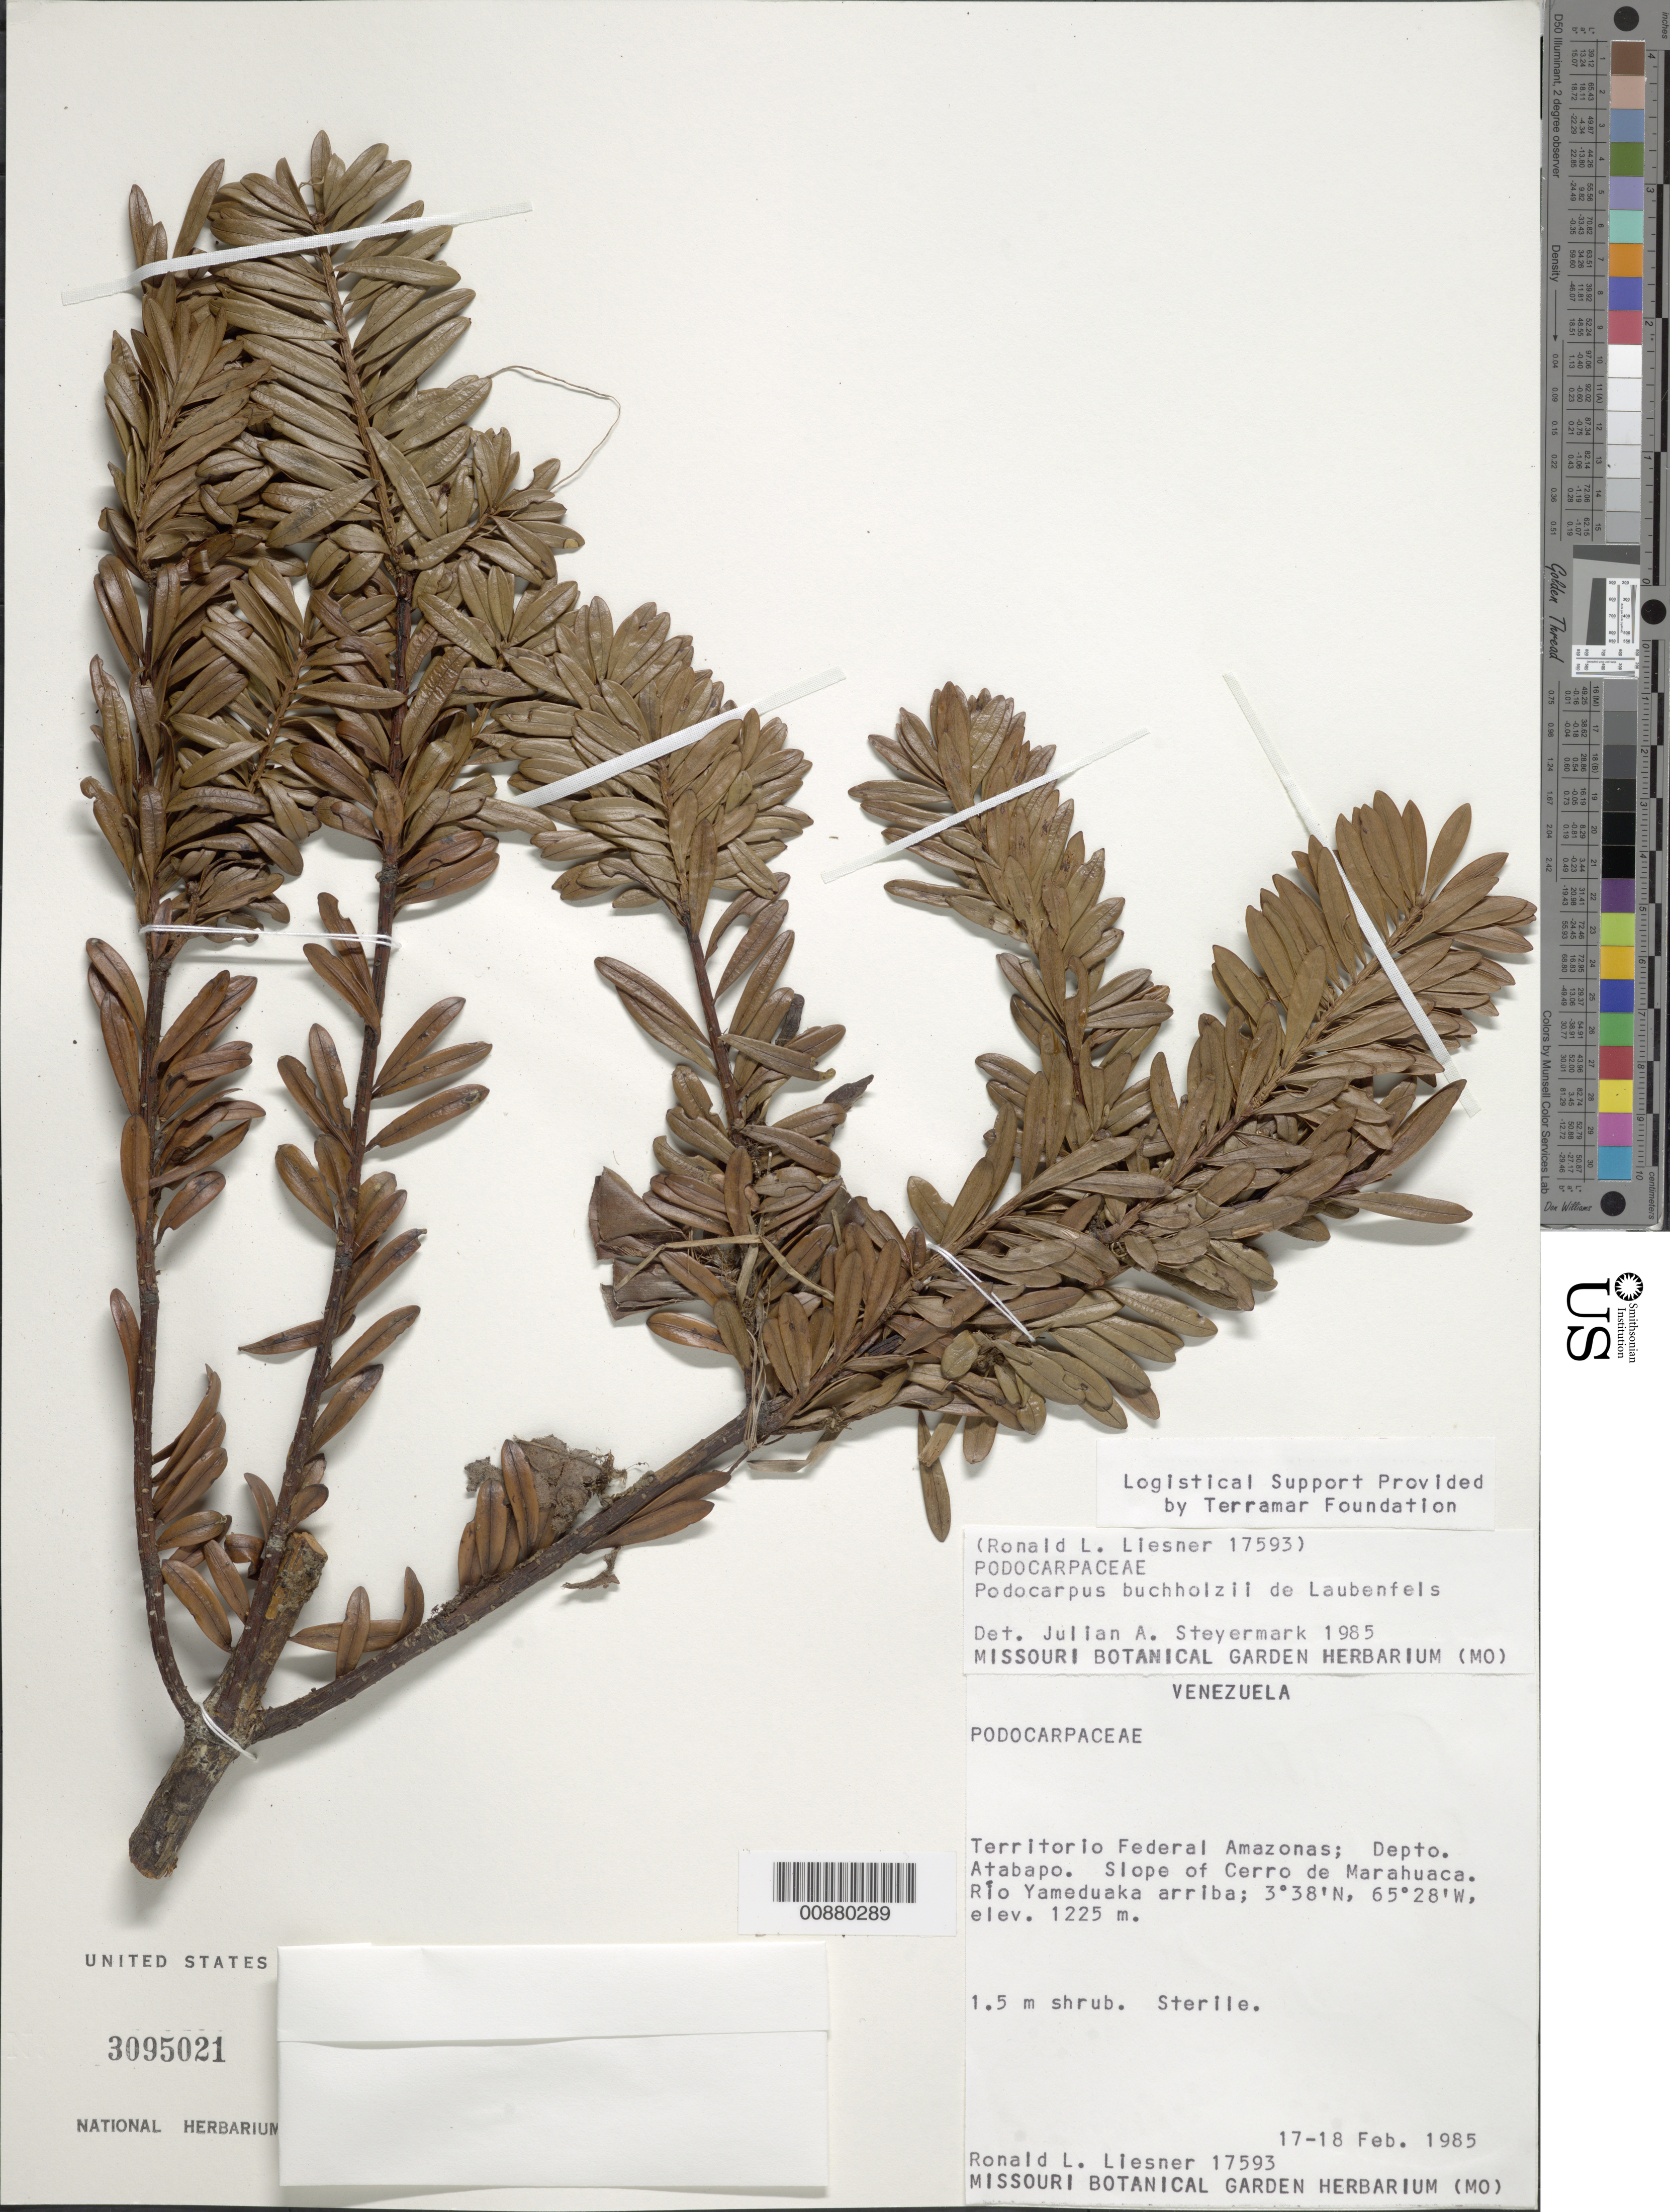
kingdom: Plantae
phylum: Tracheophyta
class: Pinopsida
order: Pinales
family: Podocarpaceae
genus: Podocarpus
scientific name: Podocarpus buchholzii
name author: de Laub.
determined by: Steyermark, Julian A., (VEN)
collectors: R. L. Liesner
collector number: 17593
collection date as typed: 17-Feb-85 to 18-Feb-85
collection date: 1985-02-17/1985-02-18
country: Venezuela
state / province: Amazonas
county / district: Atabapo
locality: Cerro de Marahuaca slope, Río Yameduaka arriba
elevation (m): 1225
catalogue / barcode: US 3095021